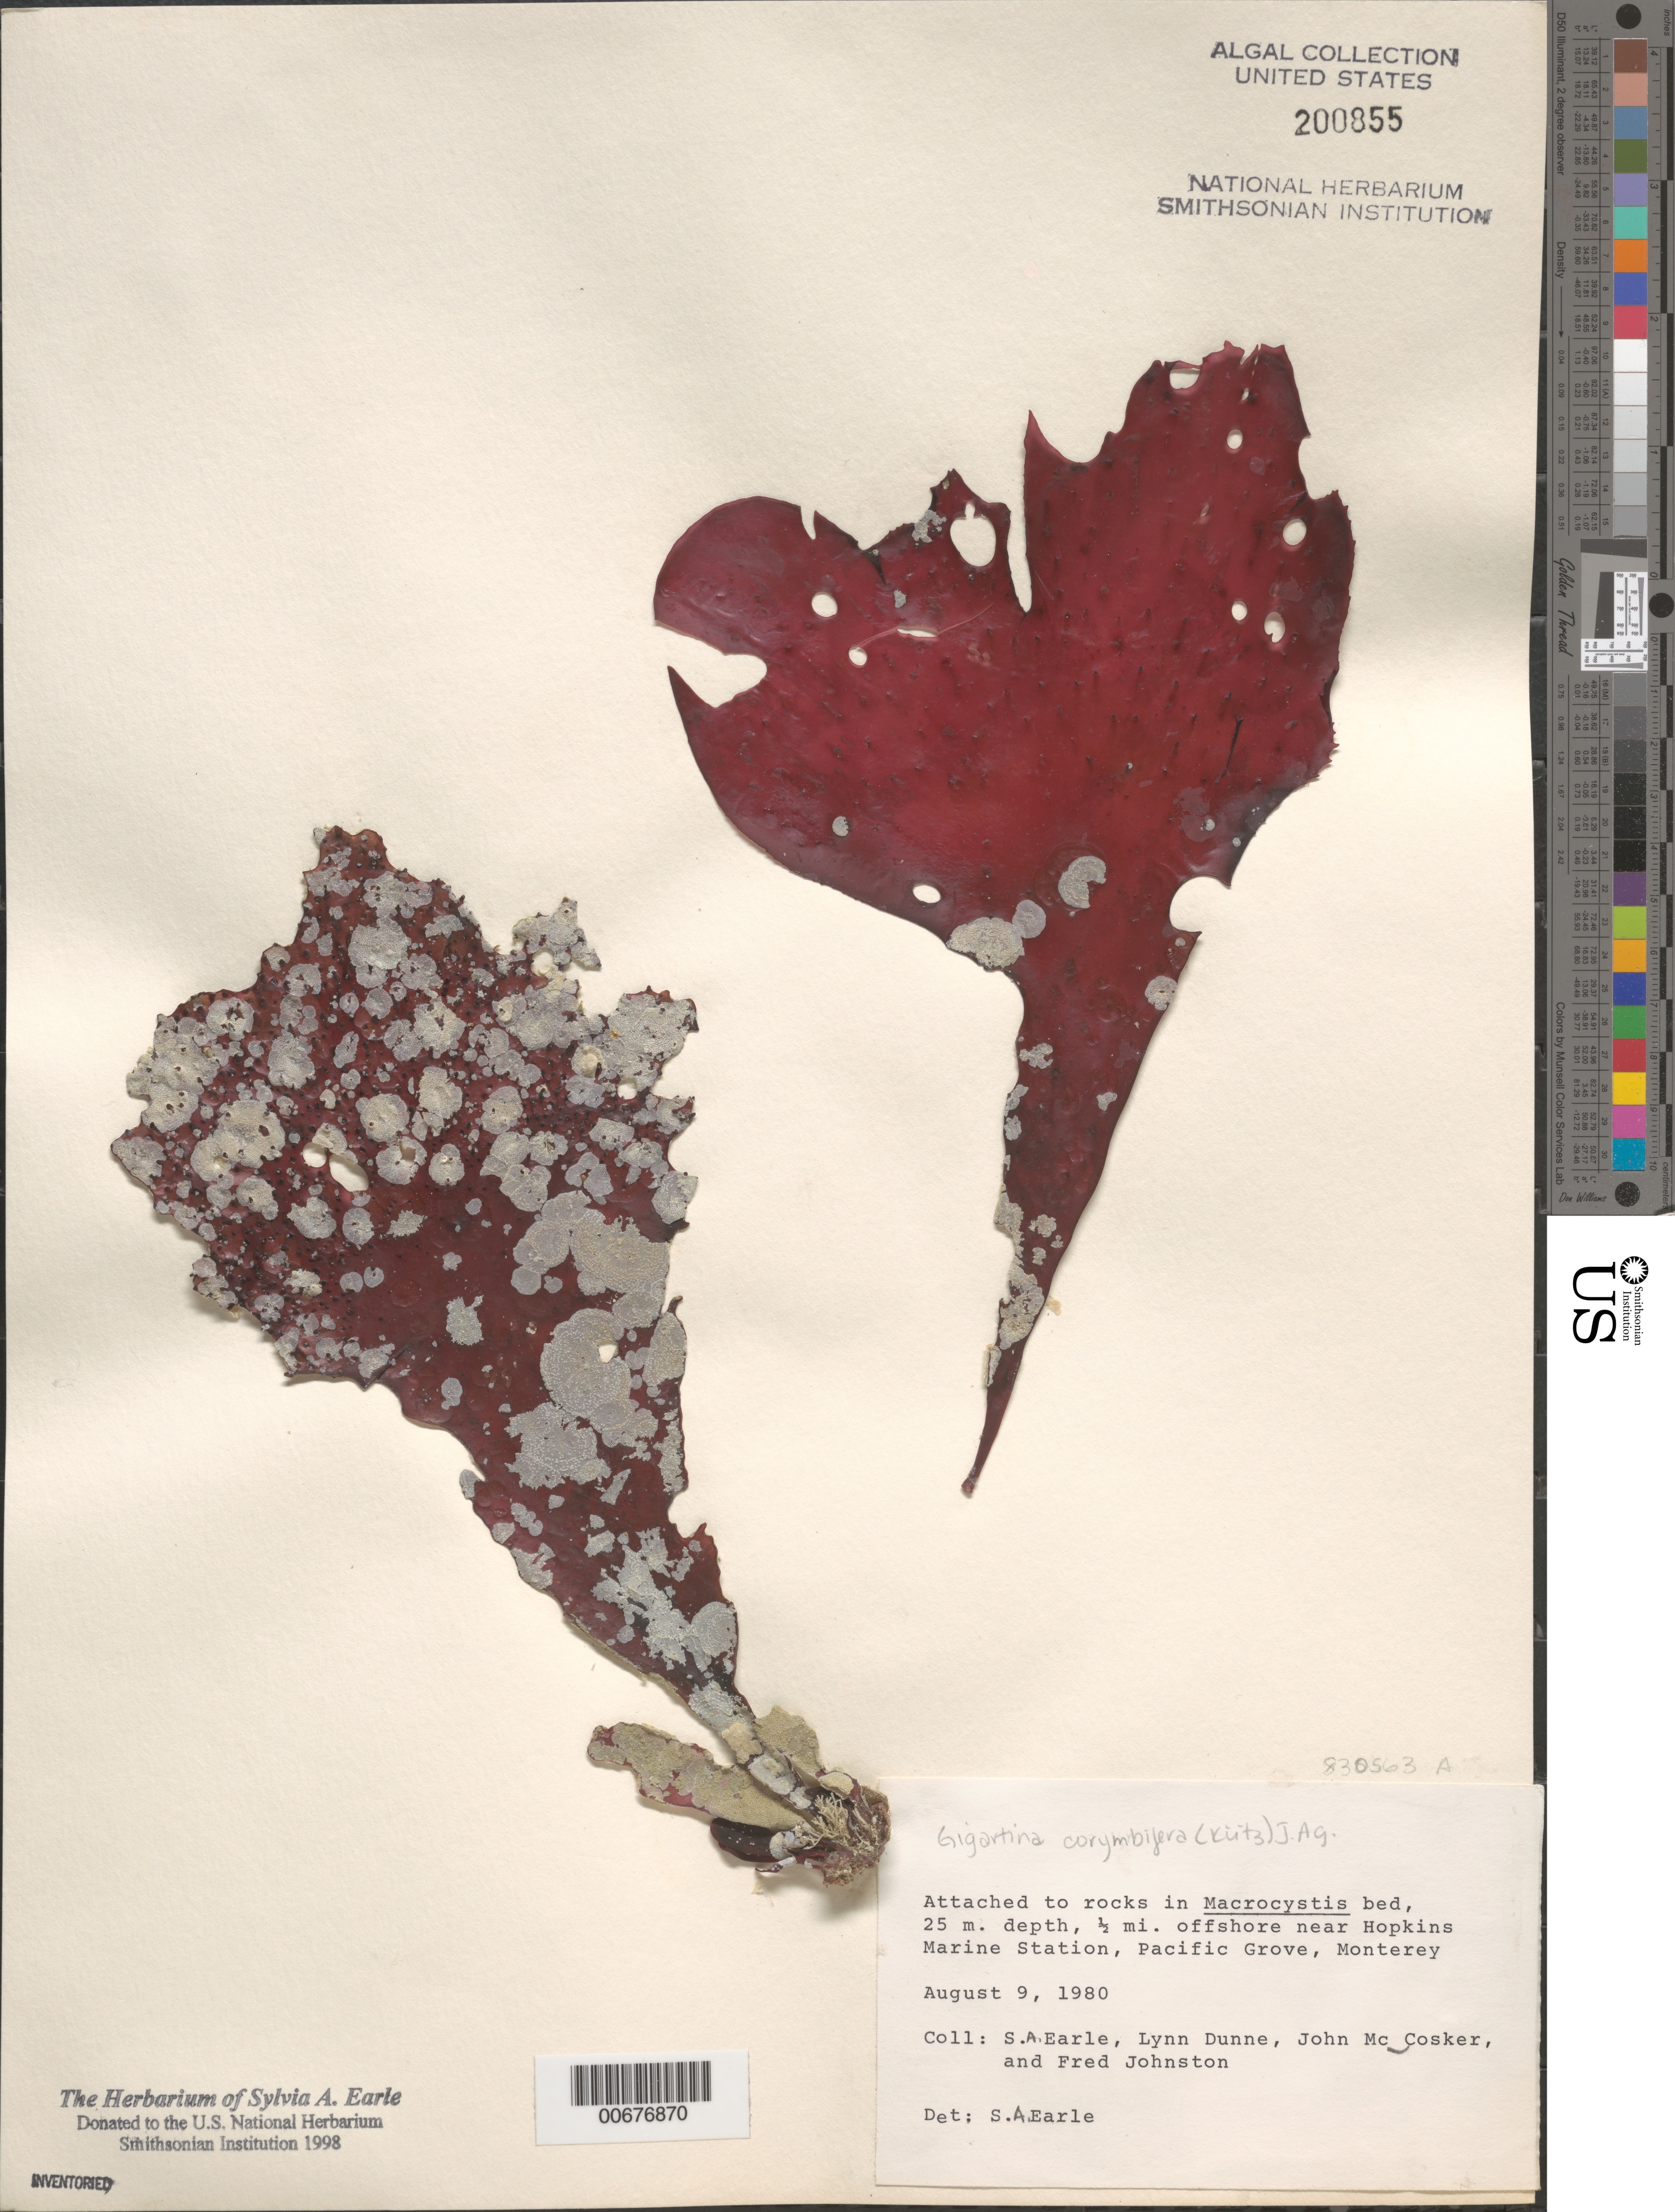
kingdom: Plantae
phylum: Rhodophyta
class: Florideophyceae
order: Gigartinales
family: Gigartinaceae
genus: Chondracanthus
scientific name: Chondracanthus corymbiferus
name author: (Kütz.) Guiry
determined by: Algae name updating Project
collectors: S. A. Earle, L. Dunne, J. McCosker & F. Johnston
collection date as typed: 09 Aug 1980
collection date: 1980-08-09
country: United States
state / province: California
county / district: Monterey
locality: Pacific Grove, Monterey, near Hopkins Marine Station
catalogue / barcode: US 200855